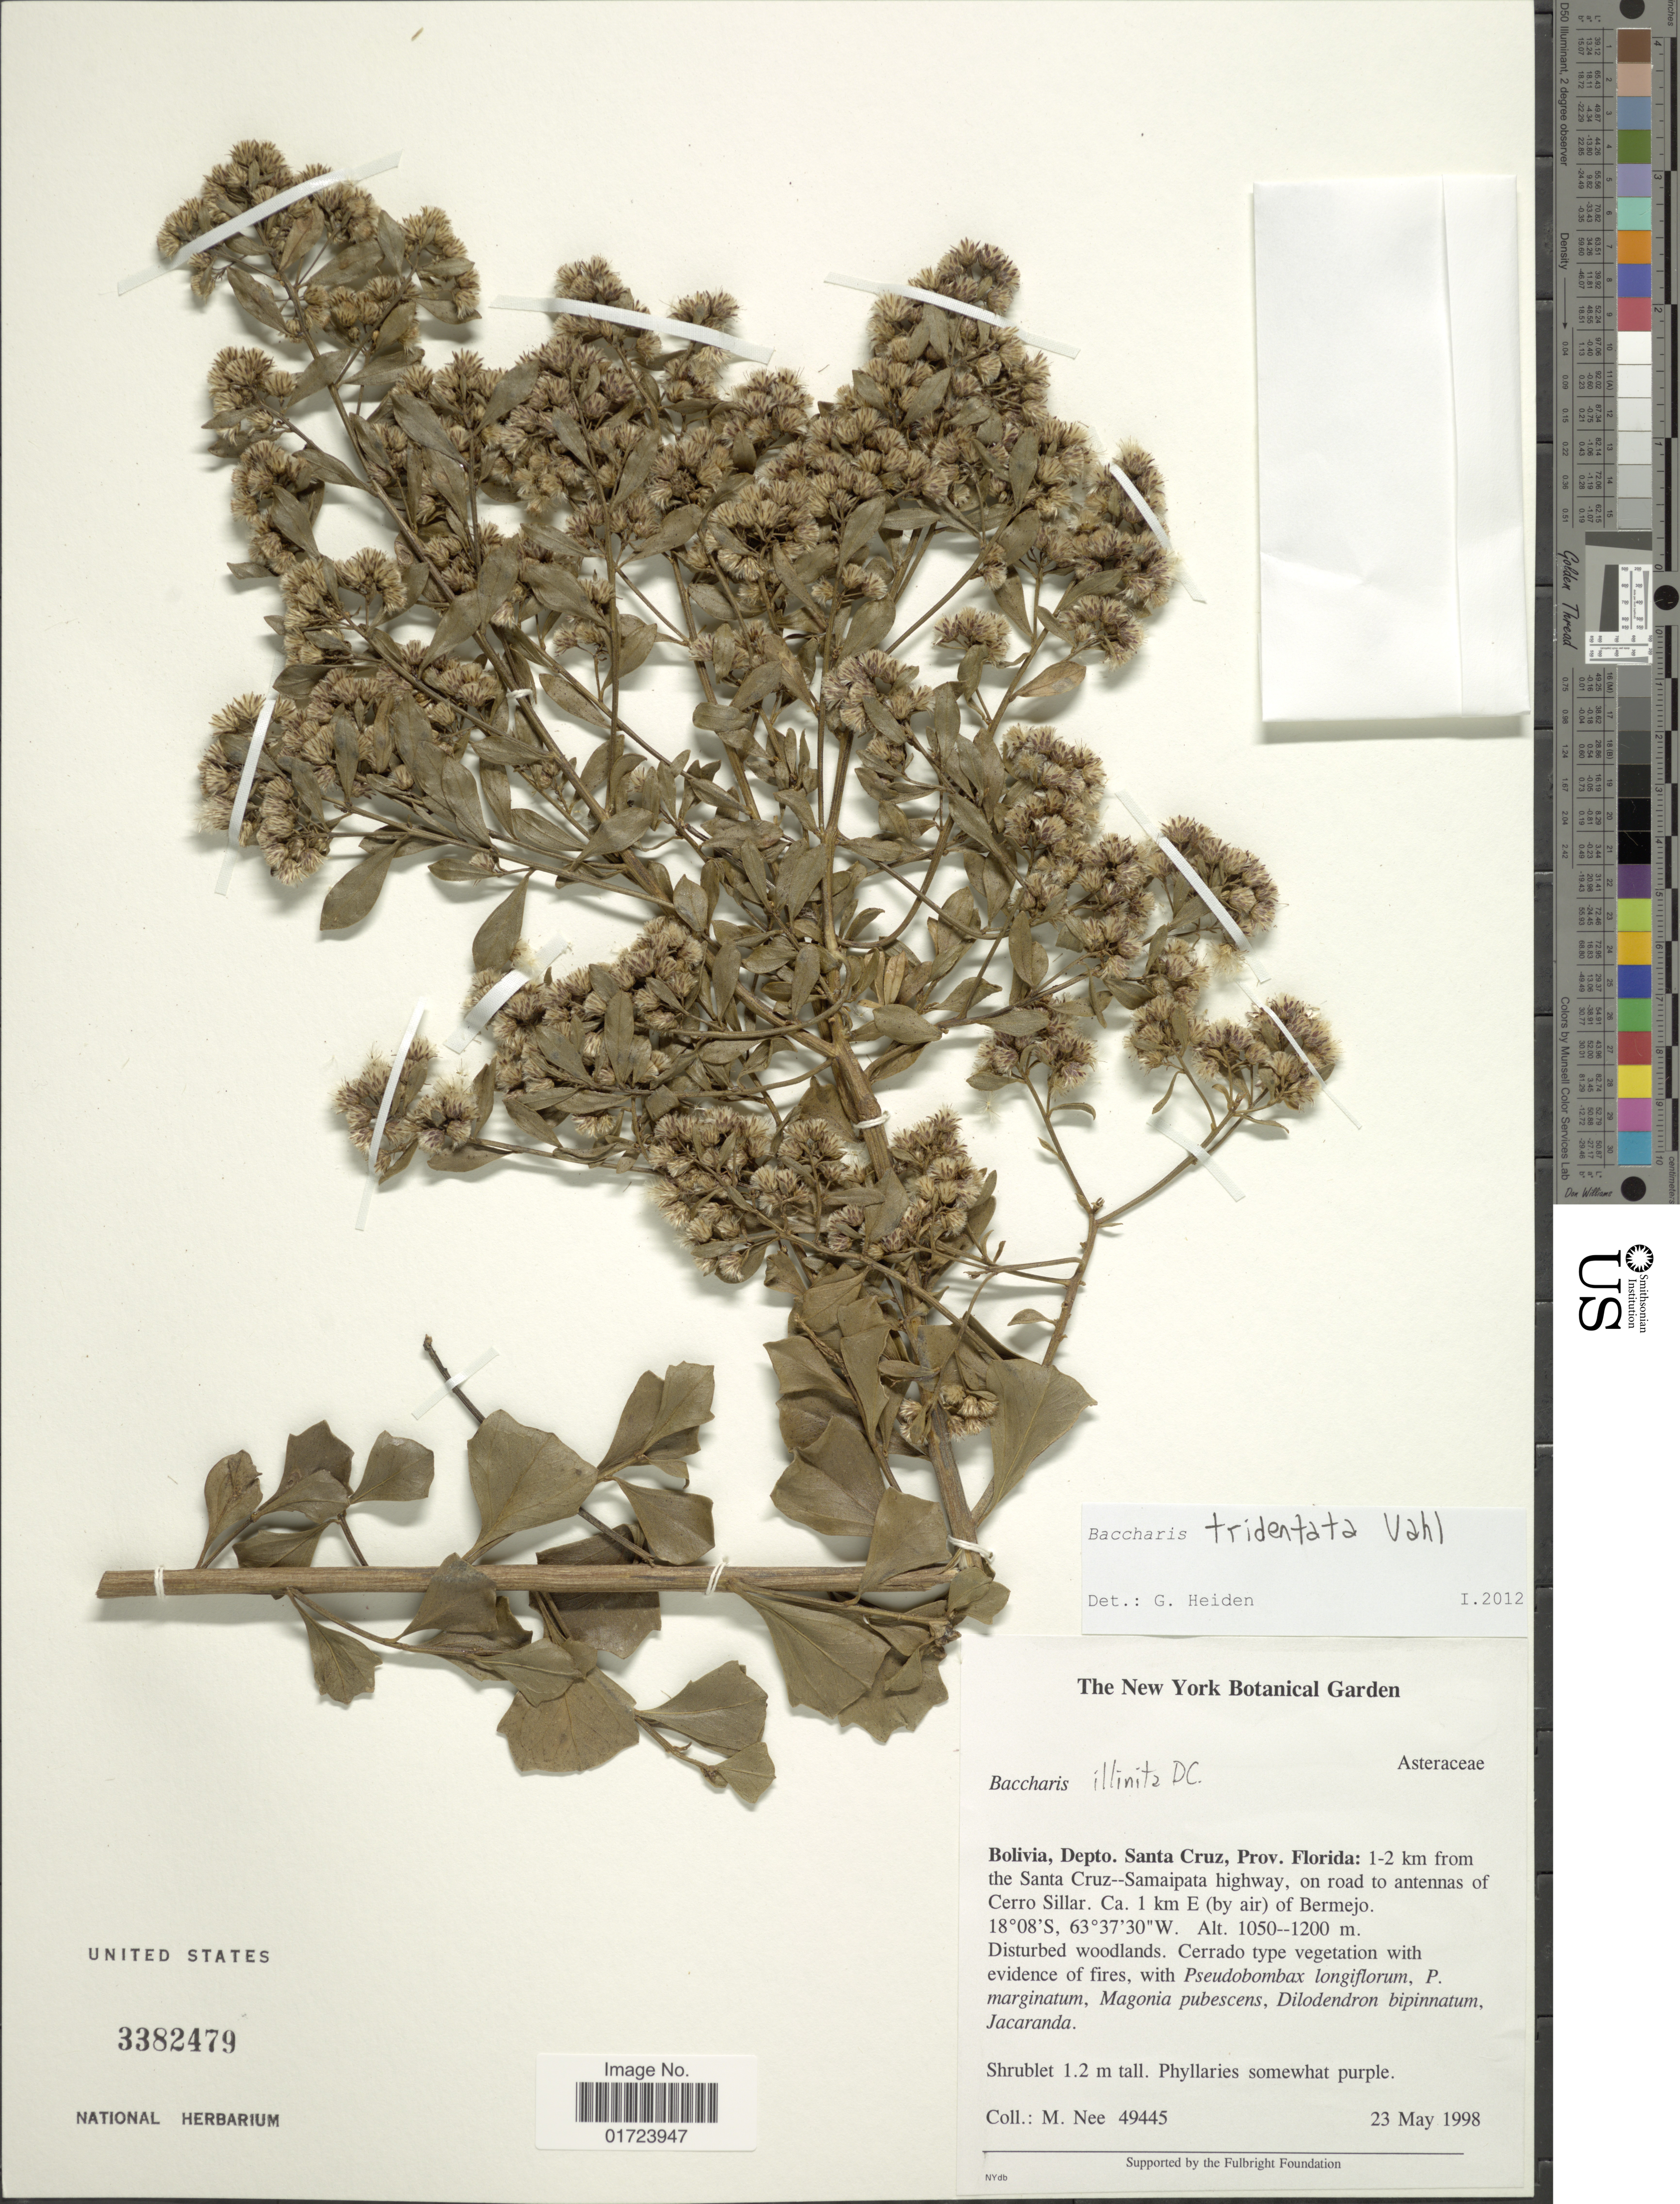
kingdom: Plantae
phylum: Tracheophyta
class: Magnoliopsida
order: Asterales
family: Asteraceae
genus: Baccharis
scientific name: Baccharis tridentata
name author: Vahl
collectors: M. Nee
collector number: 49445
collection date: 1998-05-23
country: Bolivia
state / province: Santa Cruz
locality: Bolivia, Depto, Santa Cruz, Prov. Florida:1-2 km from the Santa Cruz--Samaipata highway, on road to antennas of Cerro Sillar, Ca. 1 km E (by air) of Bermejo.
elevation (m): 1050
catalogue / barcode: US 3382479